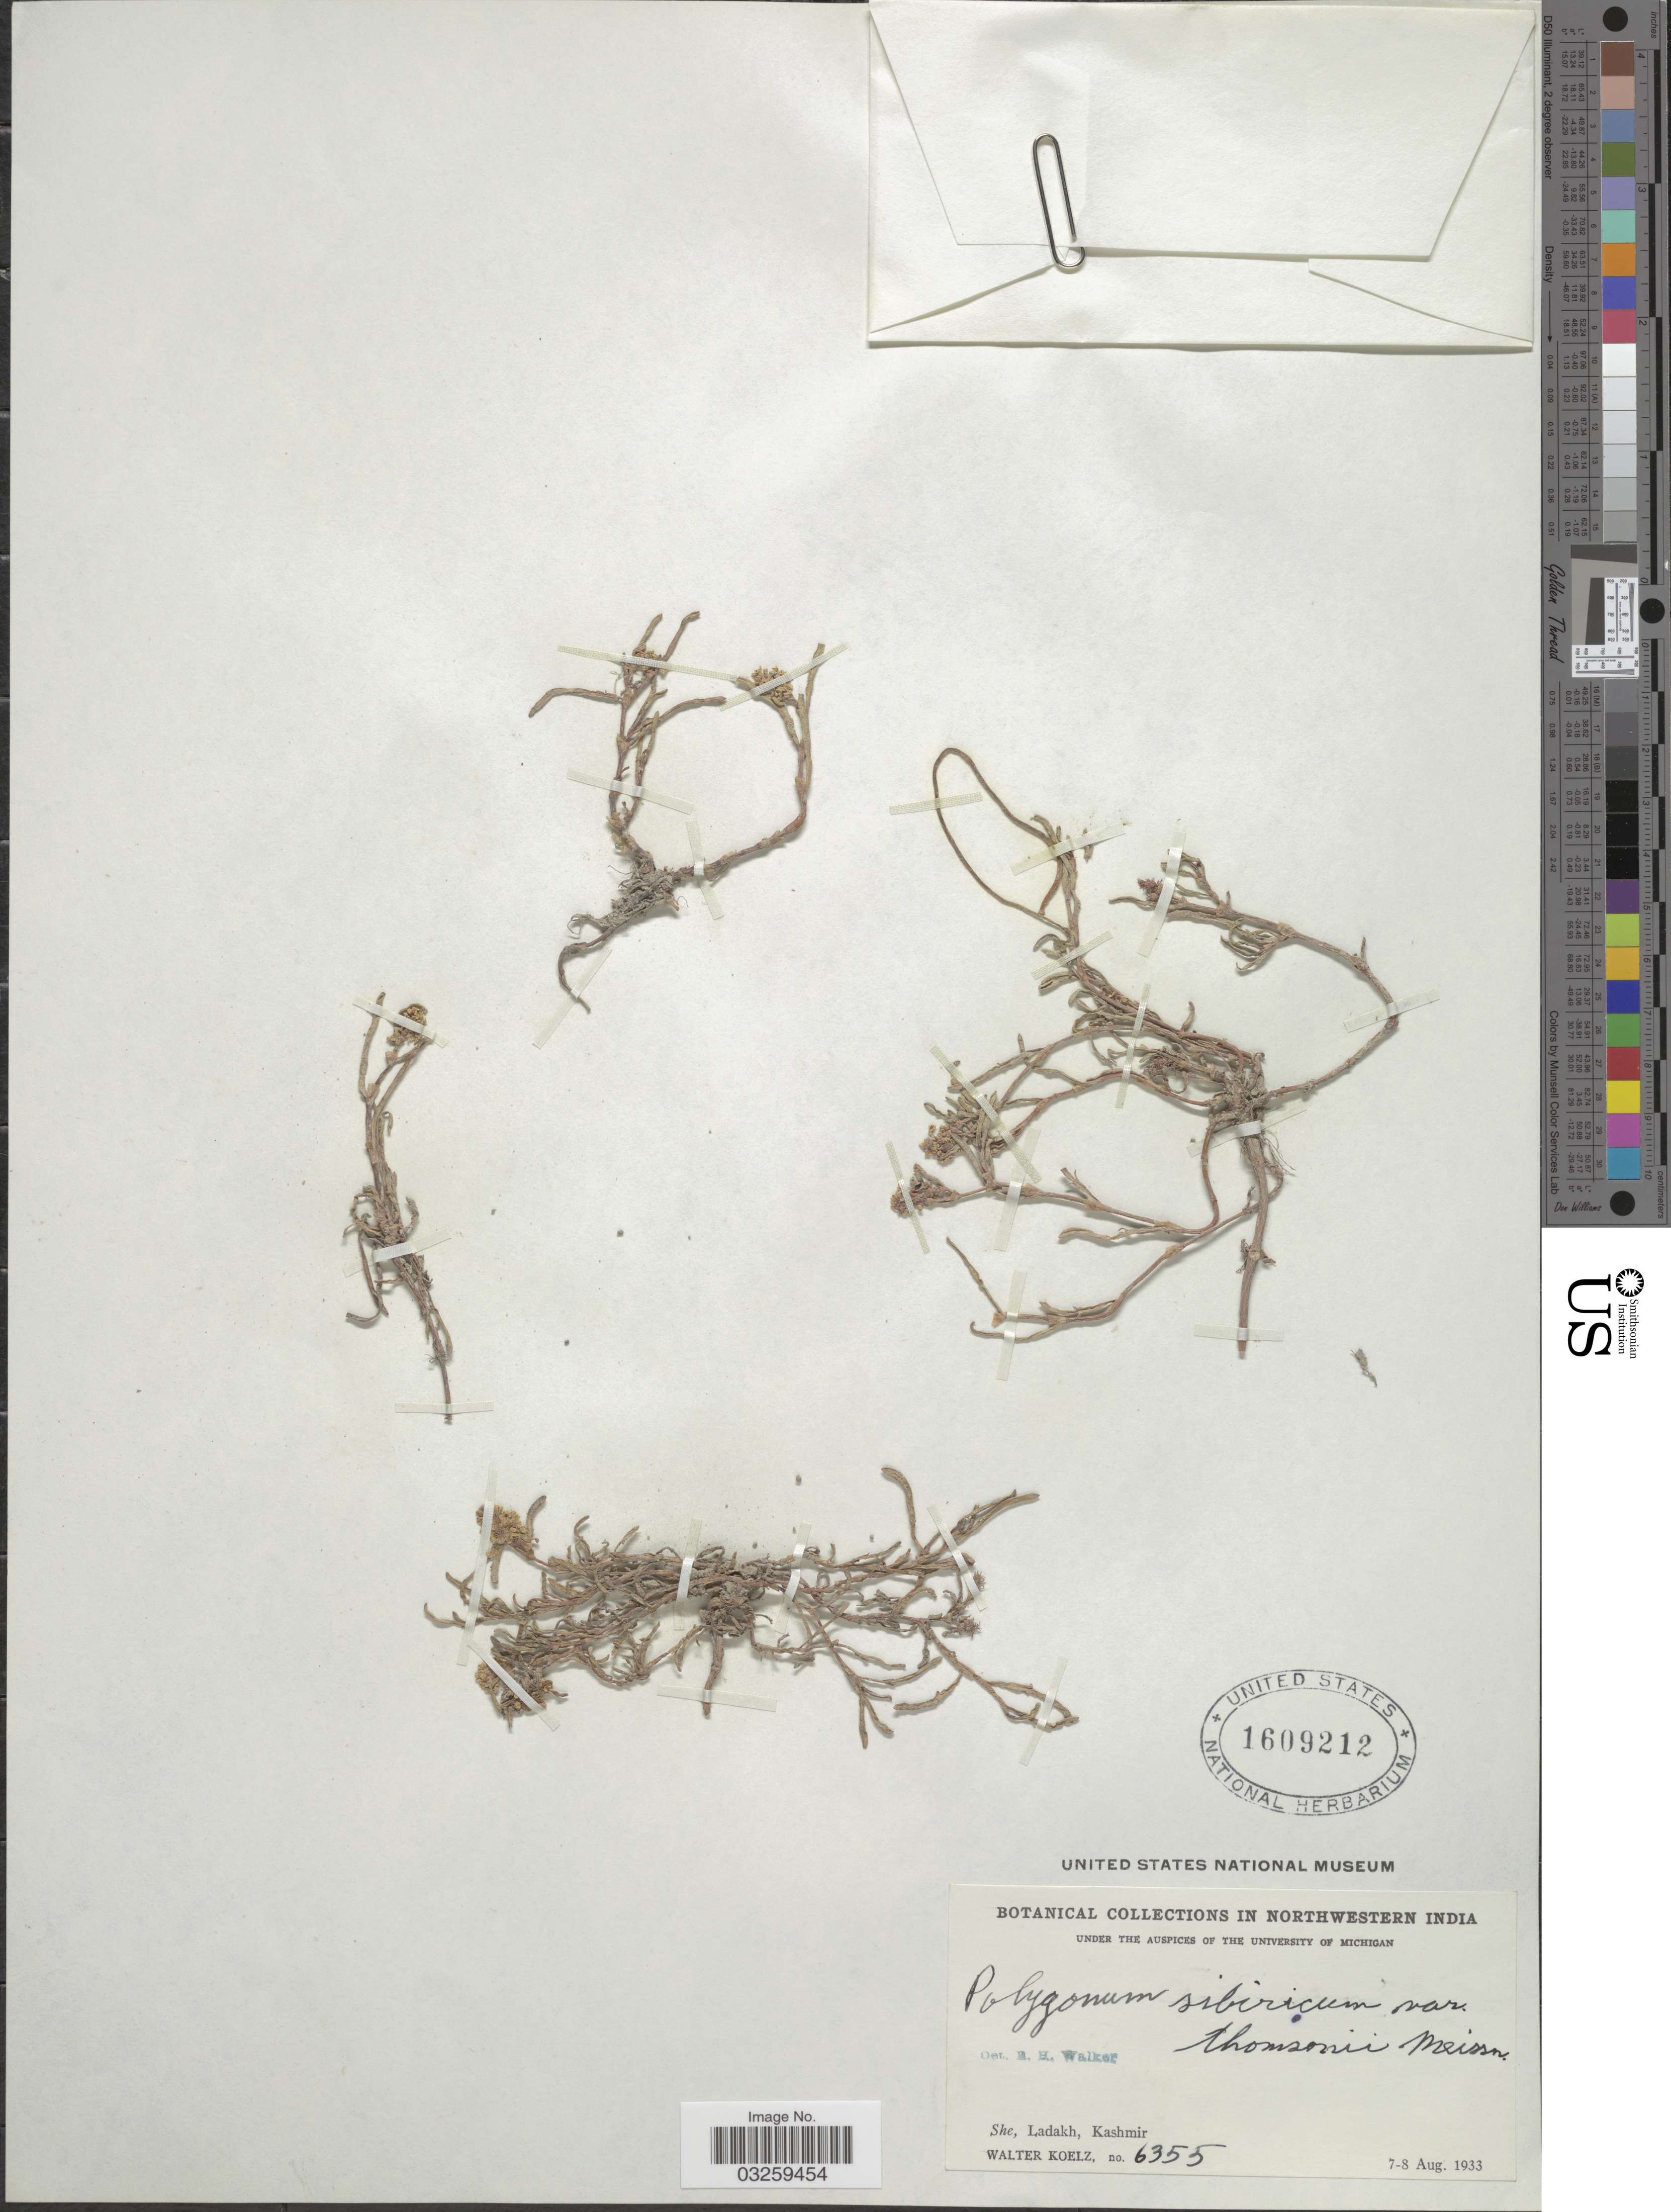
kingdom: Plantae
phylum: Tracheophyta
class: Magnoliopsida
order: Caryophyllales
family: Polygonaceae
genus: Knorringia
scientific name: Knorringia sibirica subsp. thomsonii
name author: (Meisn.) S.P. Hong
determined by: Strong, Mark T., (BOT), Smithsonian Institution - National Museum of Natural History (UNITED STATES)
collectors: W. N. Koelz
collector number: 6355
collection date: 1933-08-07/1933-08-08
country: India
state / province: Jammu and Kashmir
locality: Northwestern India, She, Ladakh, Kashmir.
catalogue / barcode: US 1609212